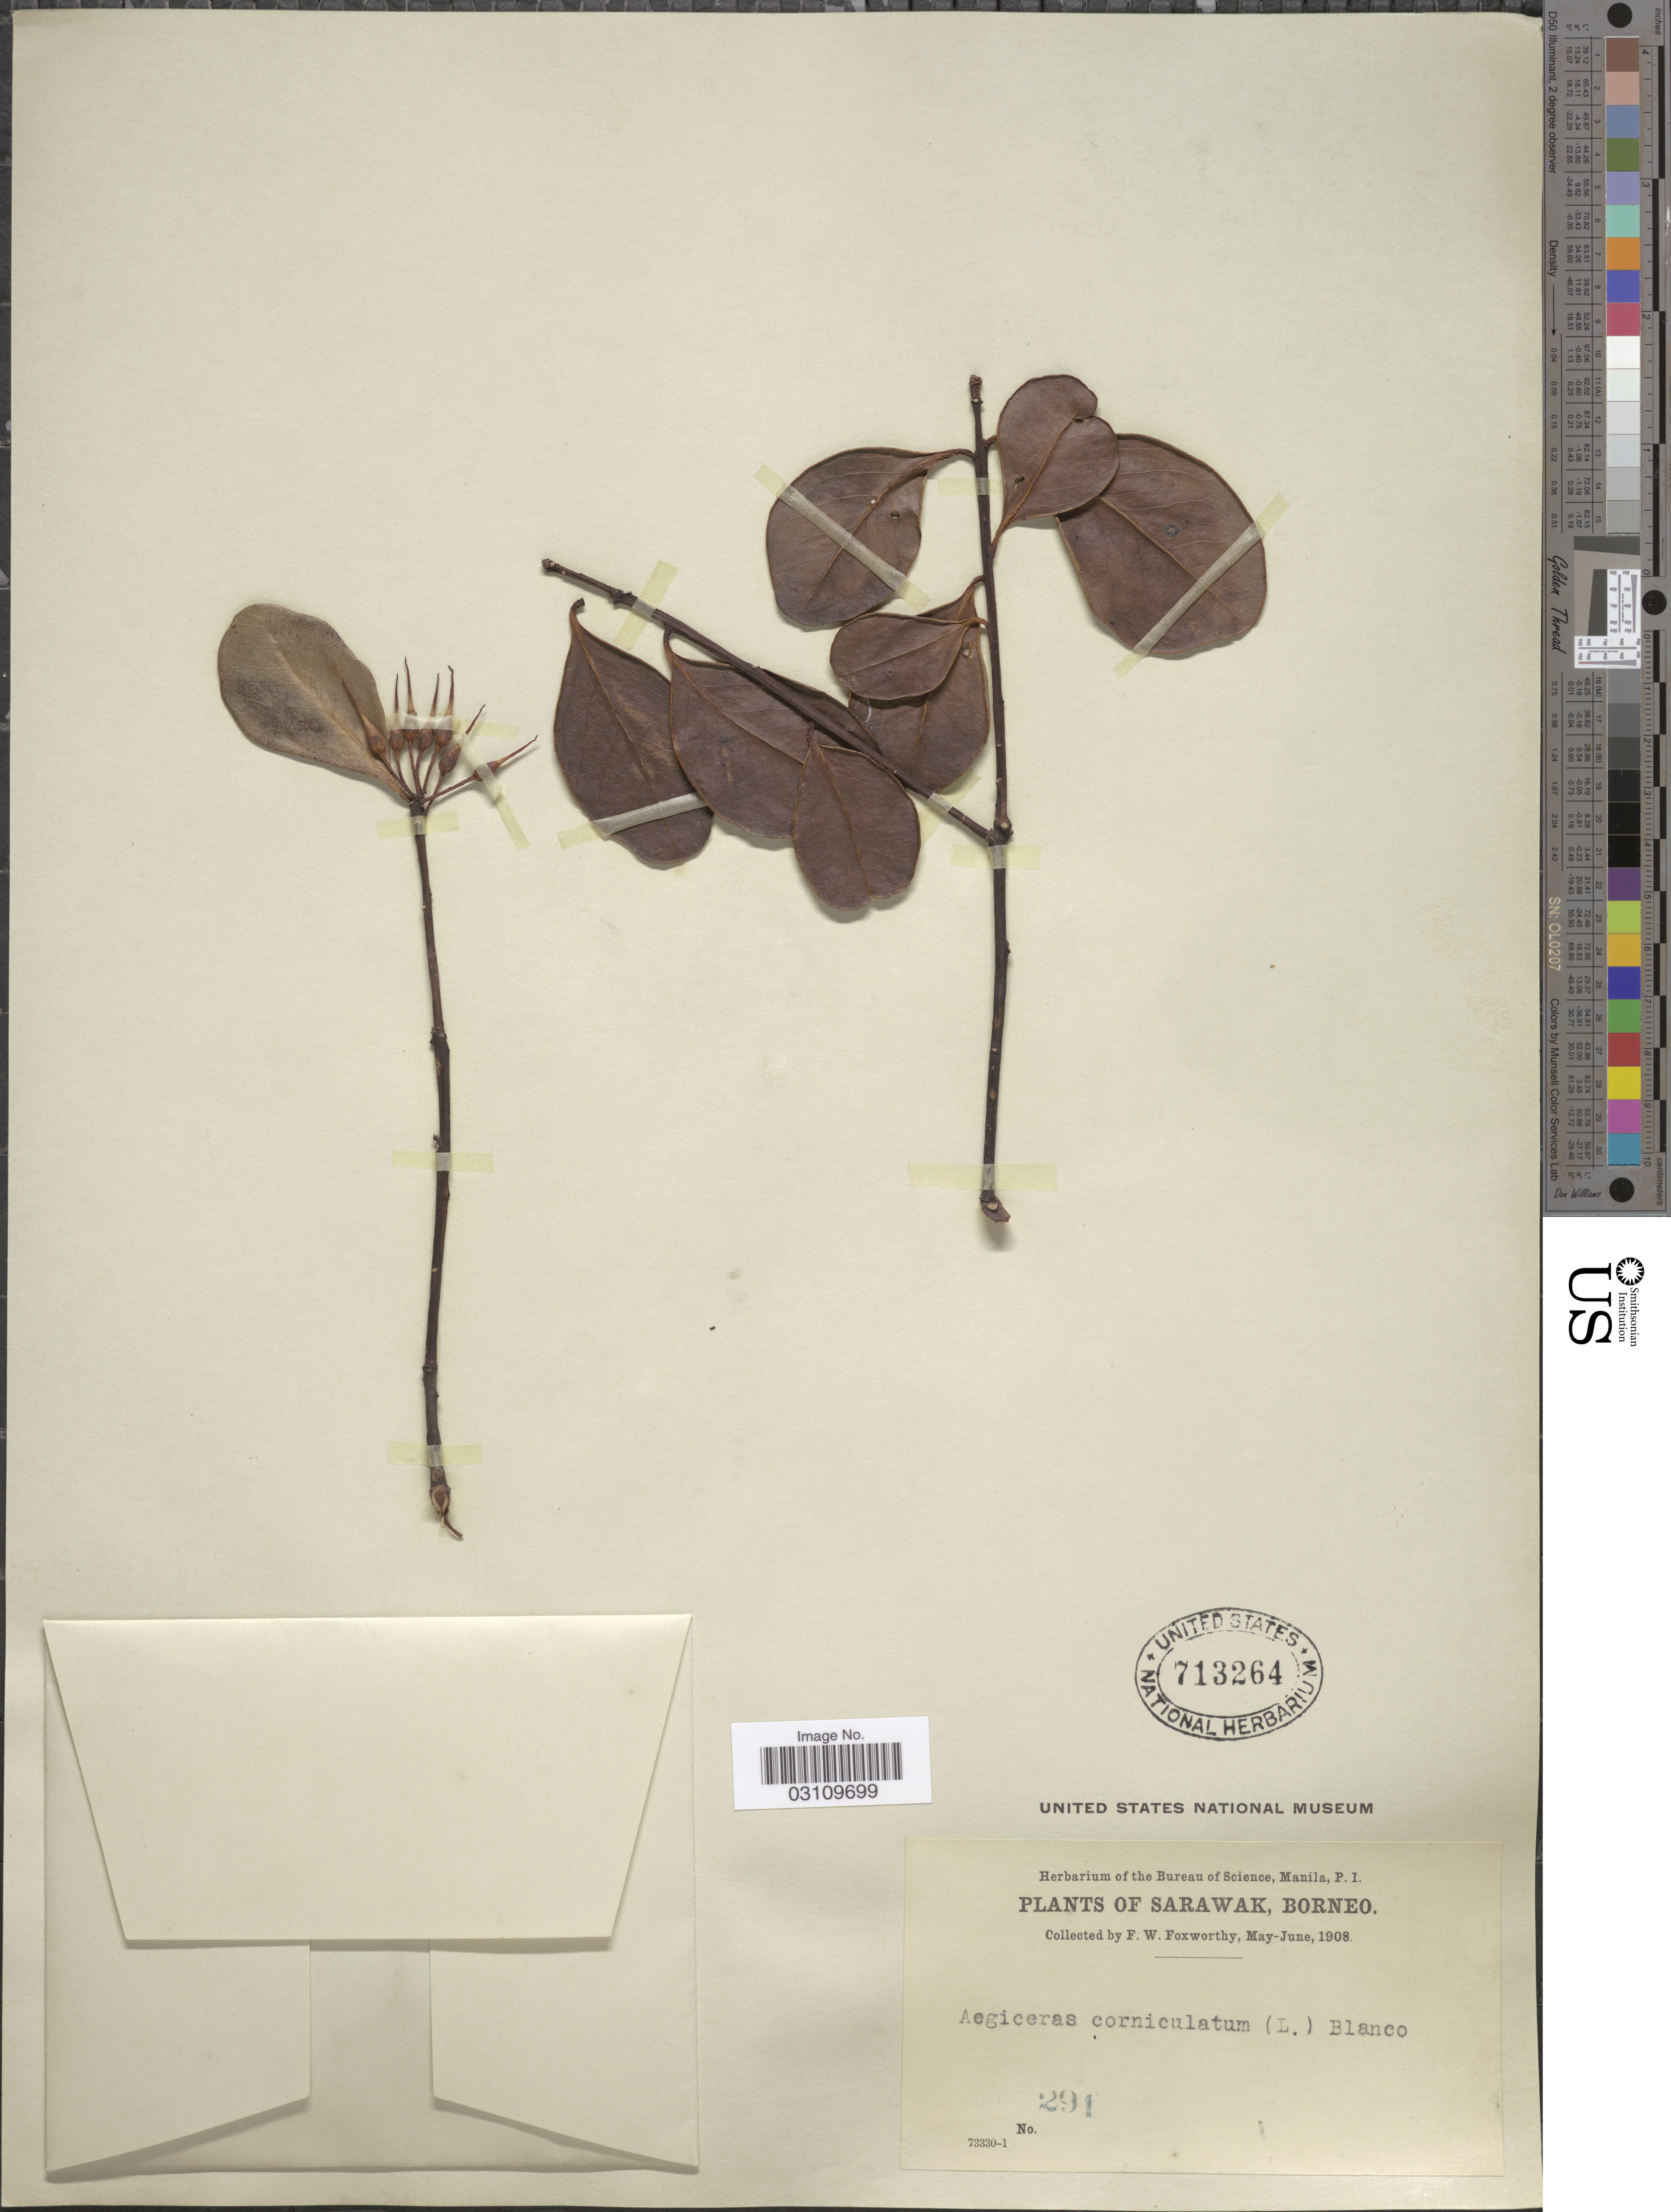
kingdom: Plantae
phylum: Tracheophyta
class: Magnoliopsida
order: Ericales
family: Primulaceae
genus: Aegiceras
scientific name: Aegiceras corniculatum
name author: (L.) Blanco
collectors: F. W. Foxworthy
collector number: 291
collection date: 1908-05/1908-06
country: Malaysia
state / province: Sarawak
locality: Borneo.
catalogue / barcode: US 713264